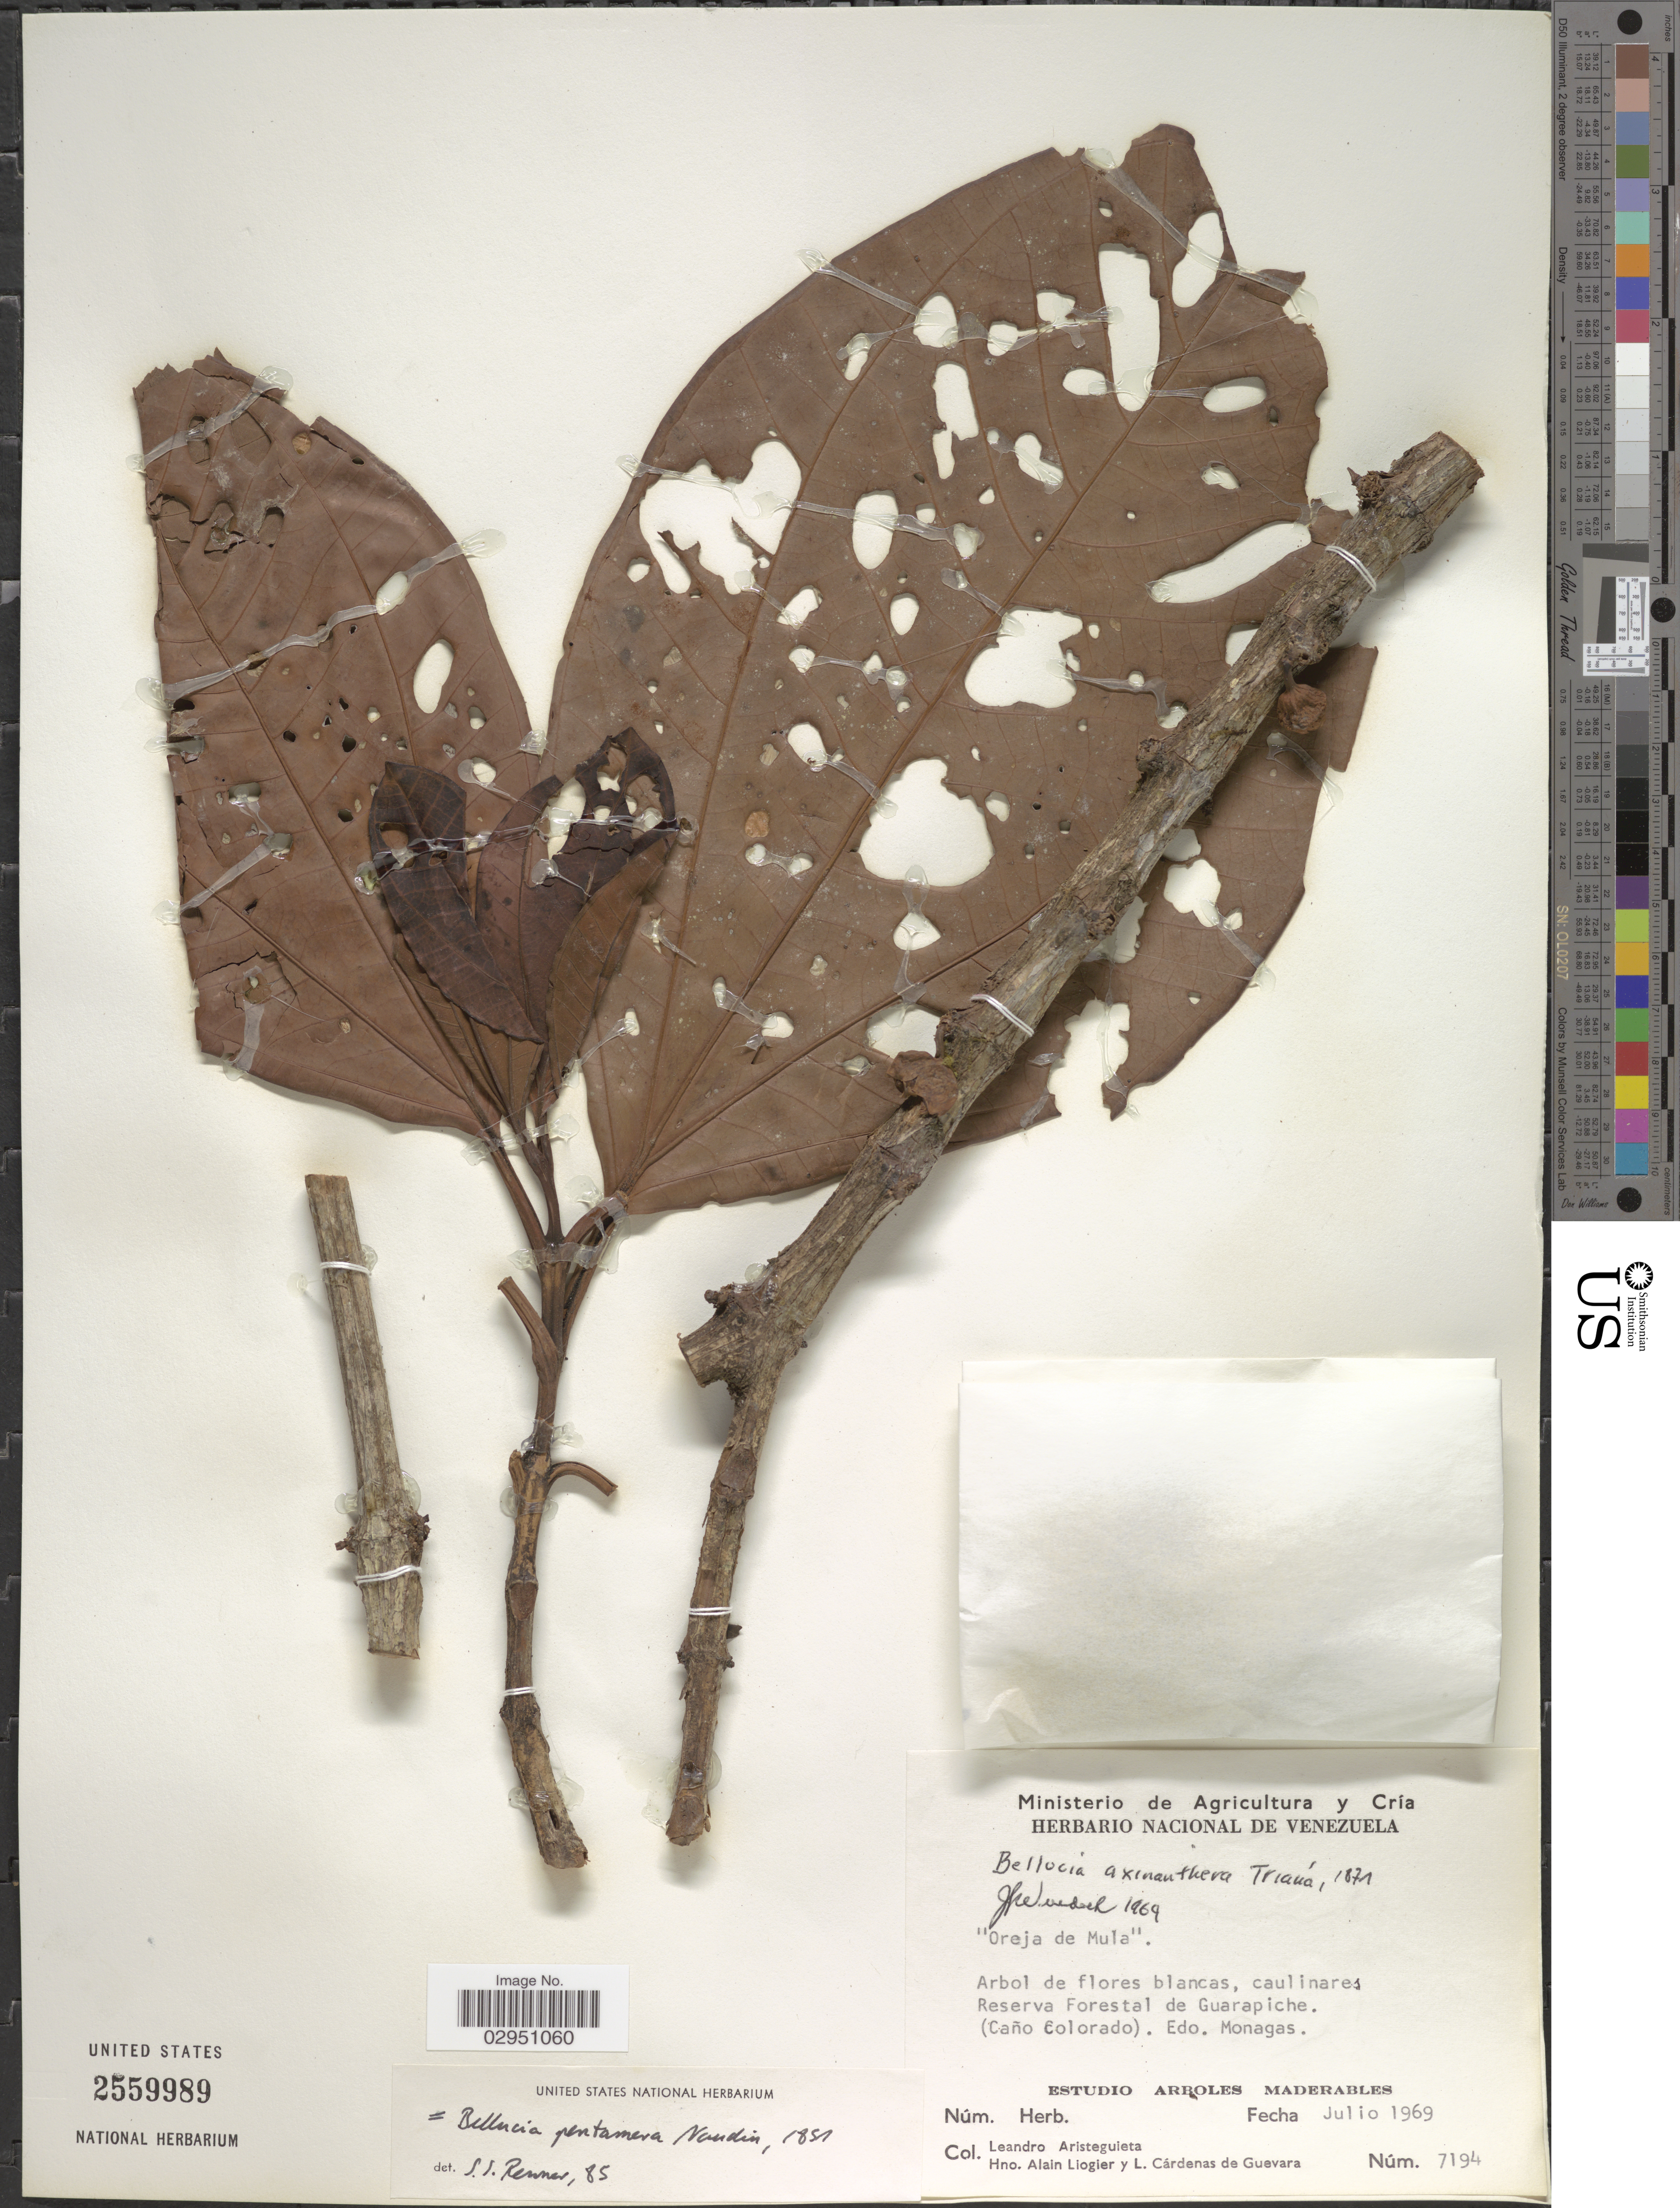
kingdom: Plantae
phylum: Tracheophyta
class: Magnoliopsida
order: Myrtales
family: Melastomataceae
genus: Bellucia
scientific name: Bellucia pentamera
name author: Naudin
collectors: L. Aristeguieta, A. H. Liogier & L. De Guevara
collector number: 7194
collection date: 1969-07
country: Venezuela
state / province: Monagas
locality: Reserva Forestal de Guarapiche. (Caño Colorado).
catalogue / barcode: US 2559989